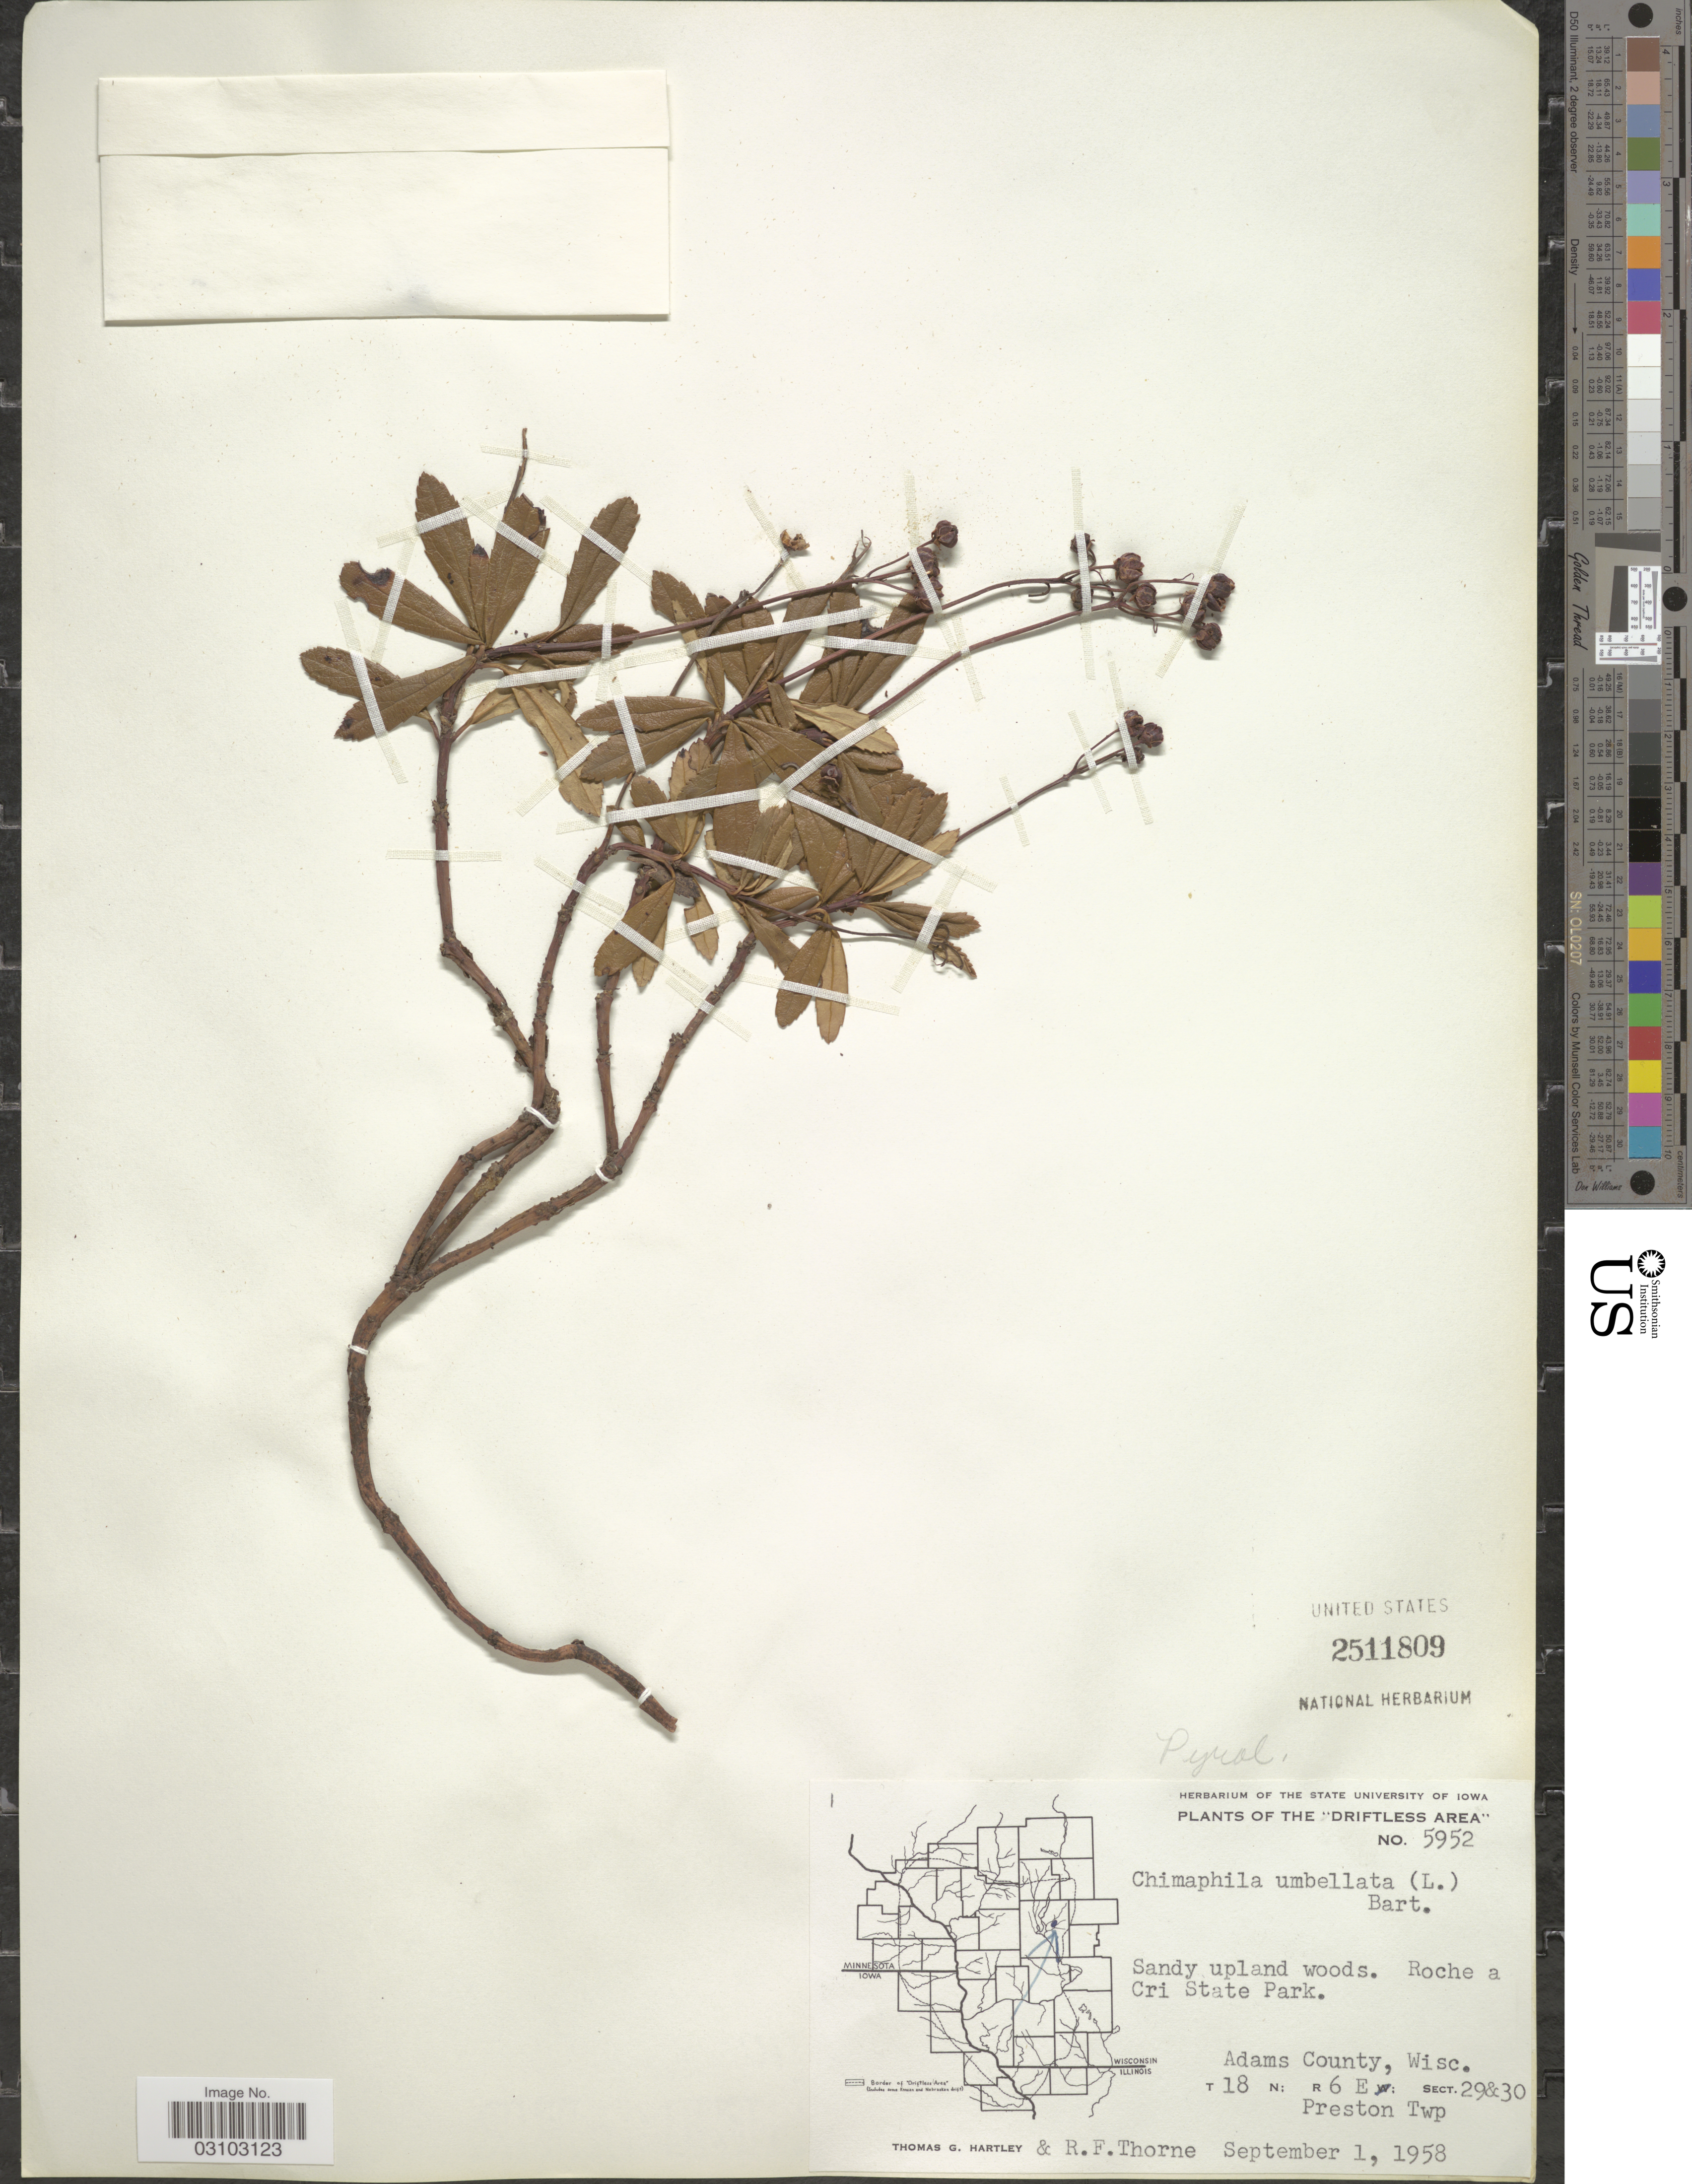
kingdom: Plantae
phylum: Tracheophyta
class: Magnoliopsida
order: Ericales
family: Ericaceae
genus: Chimaphila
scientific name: Chimaphila umbellata var. occidentalis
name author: (Rydb.) S.F. Blake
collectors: T. Hartley & R. Thorne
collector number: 5952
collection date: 1958-09-01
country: United States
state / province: Wisconsin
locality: The Driftless Area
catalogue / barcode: US 2511809